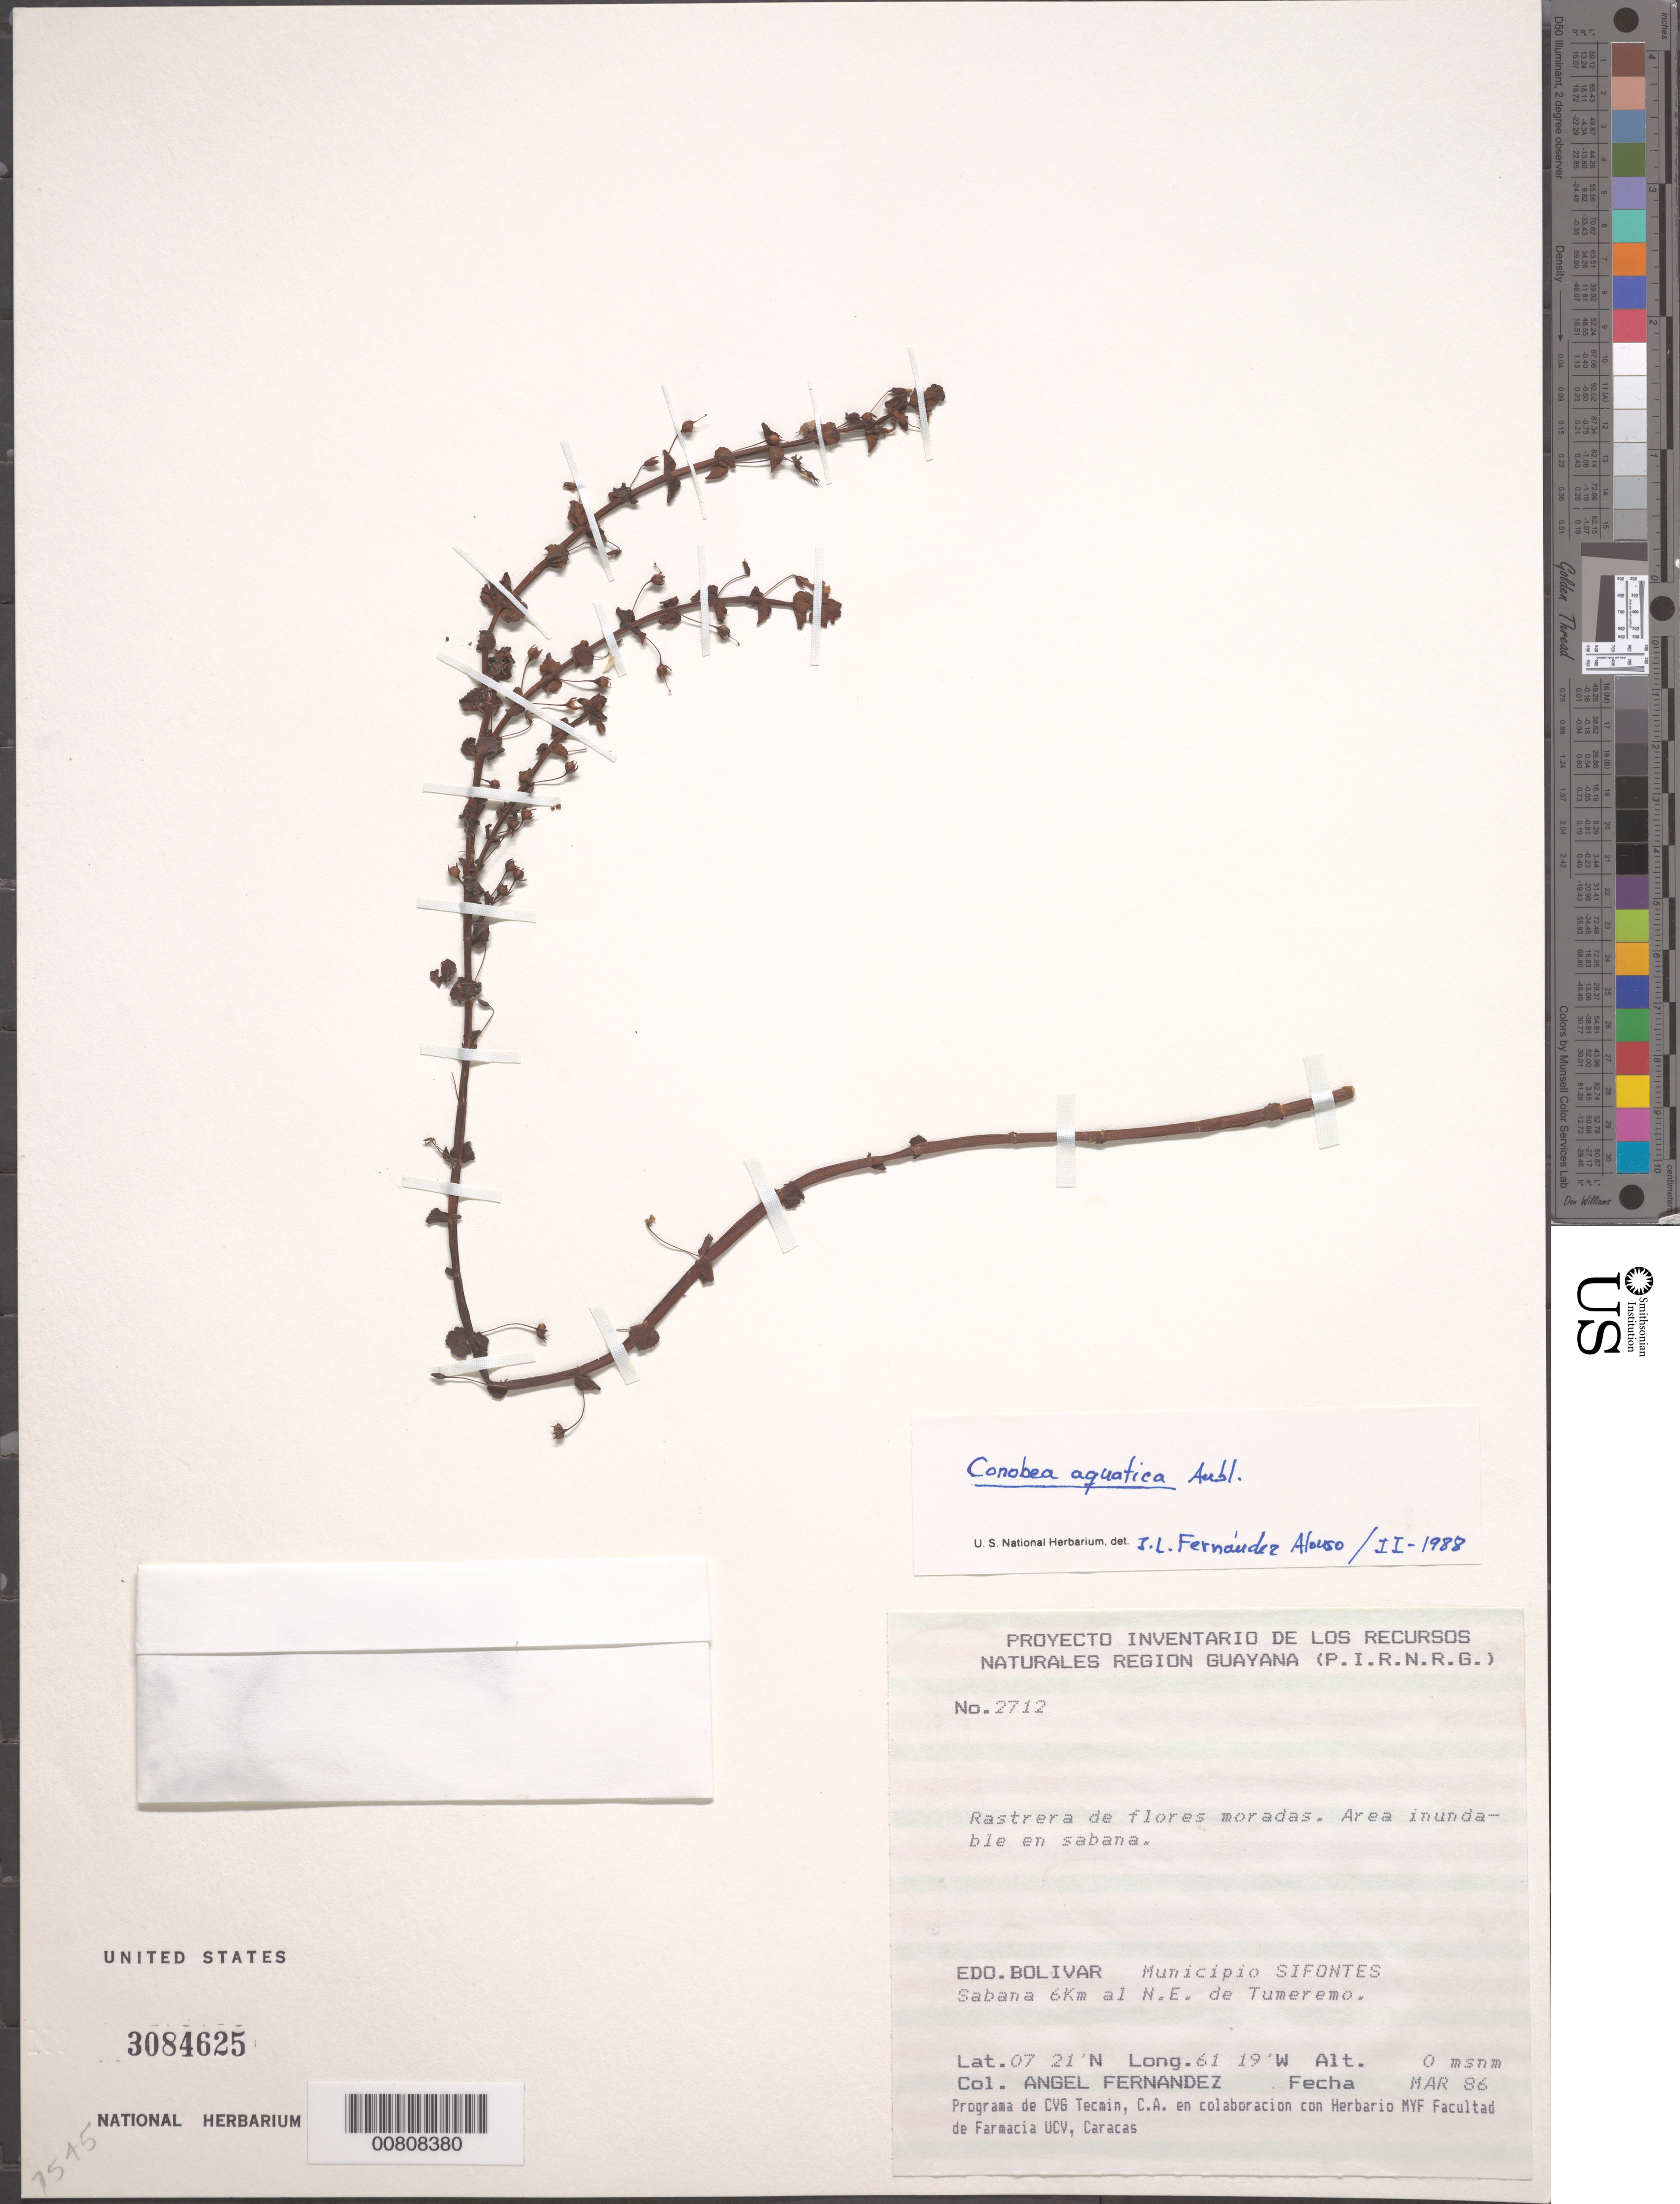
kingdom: Plantae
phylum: Tracheophyta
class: Magnoliopsida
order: Lamiales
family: Plantaginaceae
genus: Conobea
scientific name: Conobea aquatica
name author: Aubl.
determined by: Fernández-Alonso, J. L.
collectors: A. Fernández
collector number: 2712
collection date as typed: Mar-86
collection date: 1986-03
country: Venezuela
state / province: Bolívar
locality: Mun. Sifontes, 6 km NE of Tumeremo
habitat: Sabana inundable.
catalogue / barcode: US 3084625